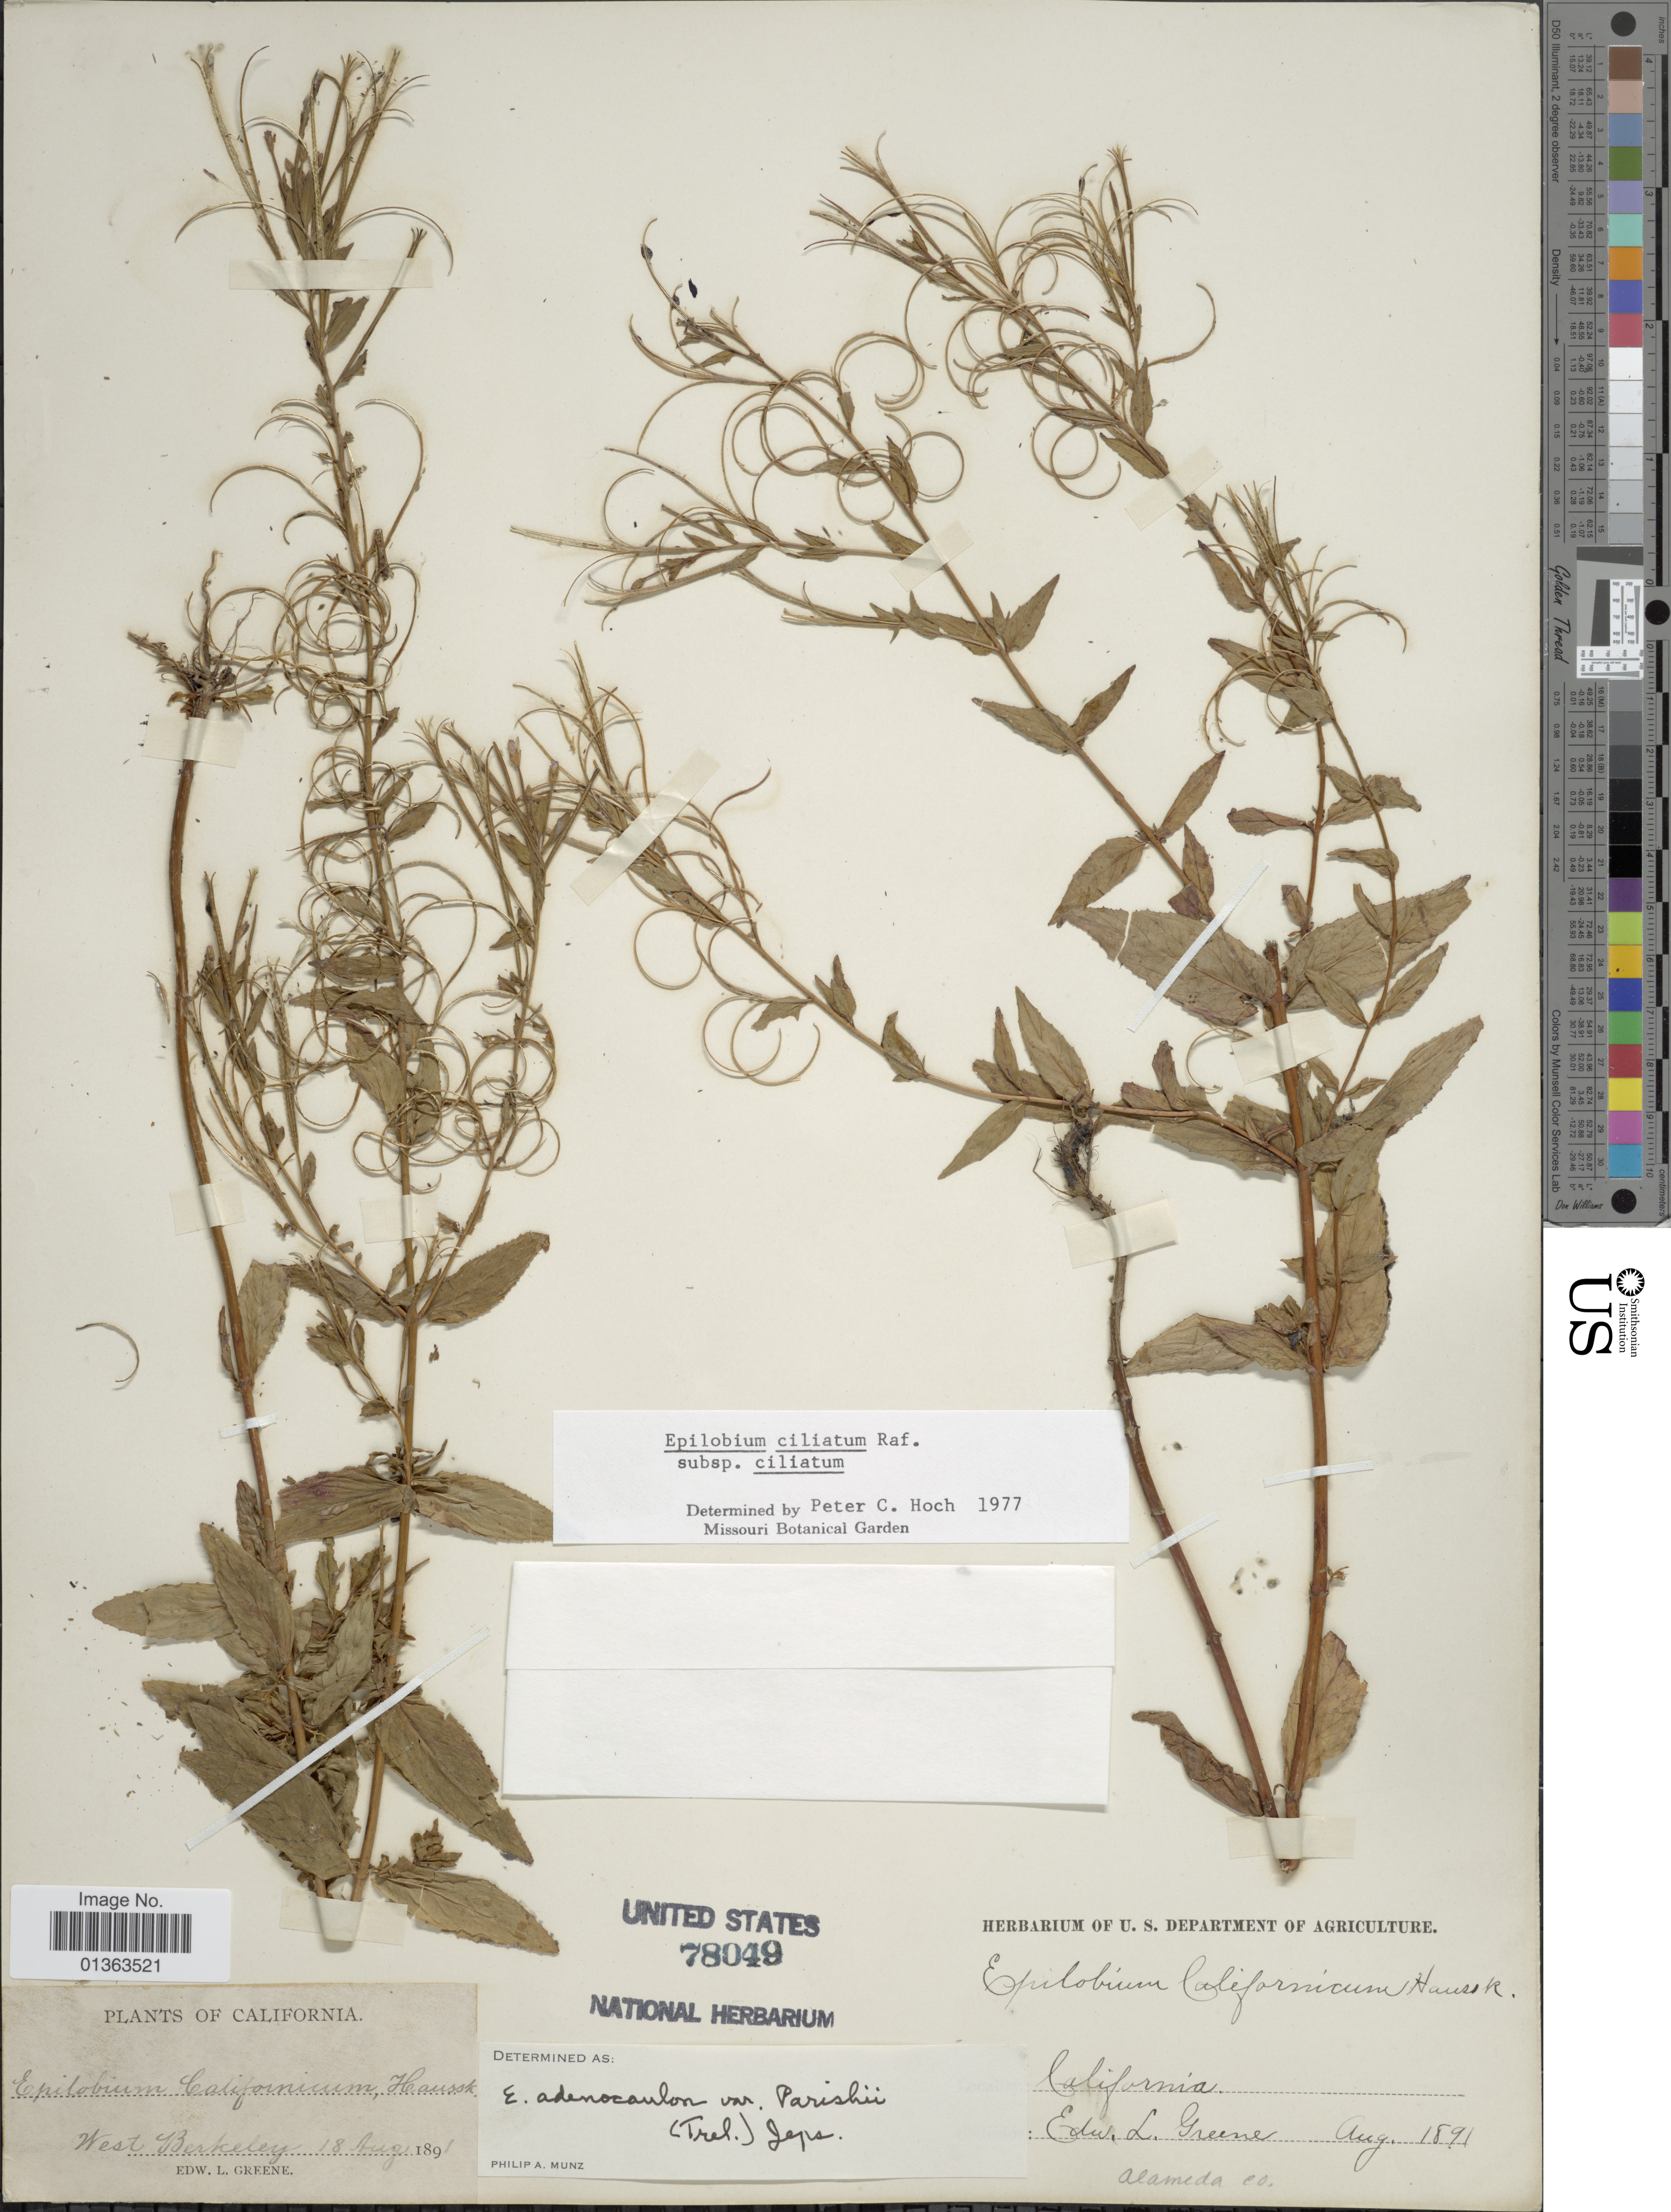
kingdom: Plantae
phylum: Tracheophyta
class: Magnoliopsida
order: Myrtales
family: Onagraceae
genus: Epilobium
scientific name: Epilobium ciliatum subsp. ciliatum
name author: Raf.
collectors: E. L. Greene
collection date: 1891-08-18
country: United States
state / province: California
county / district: Alameda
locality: West Berkeley.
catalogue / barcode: US 78049